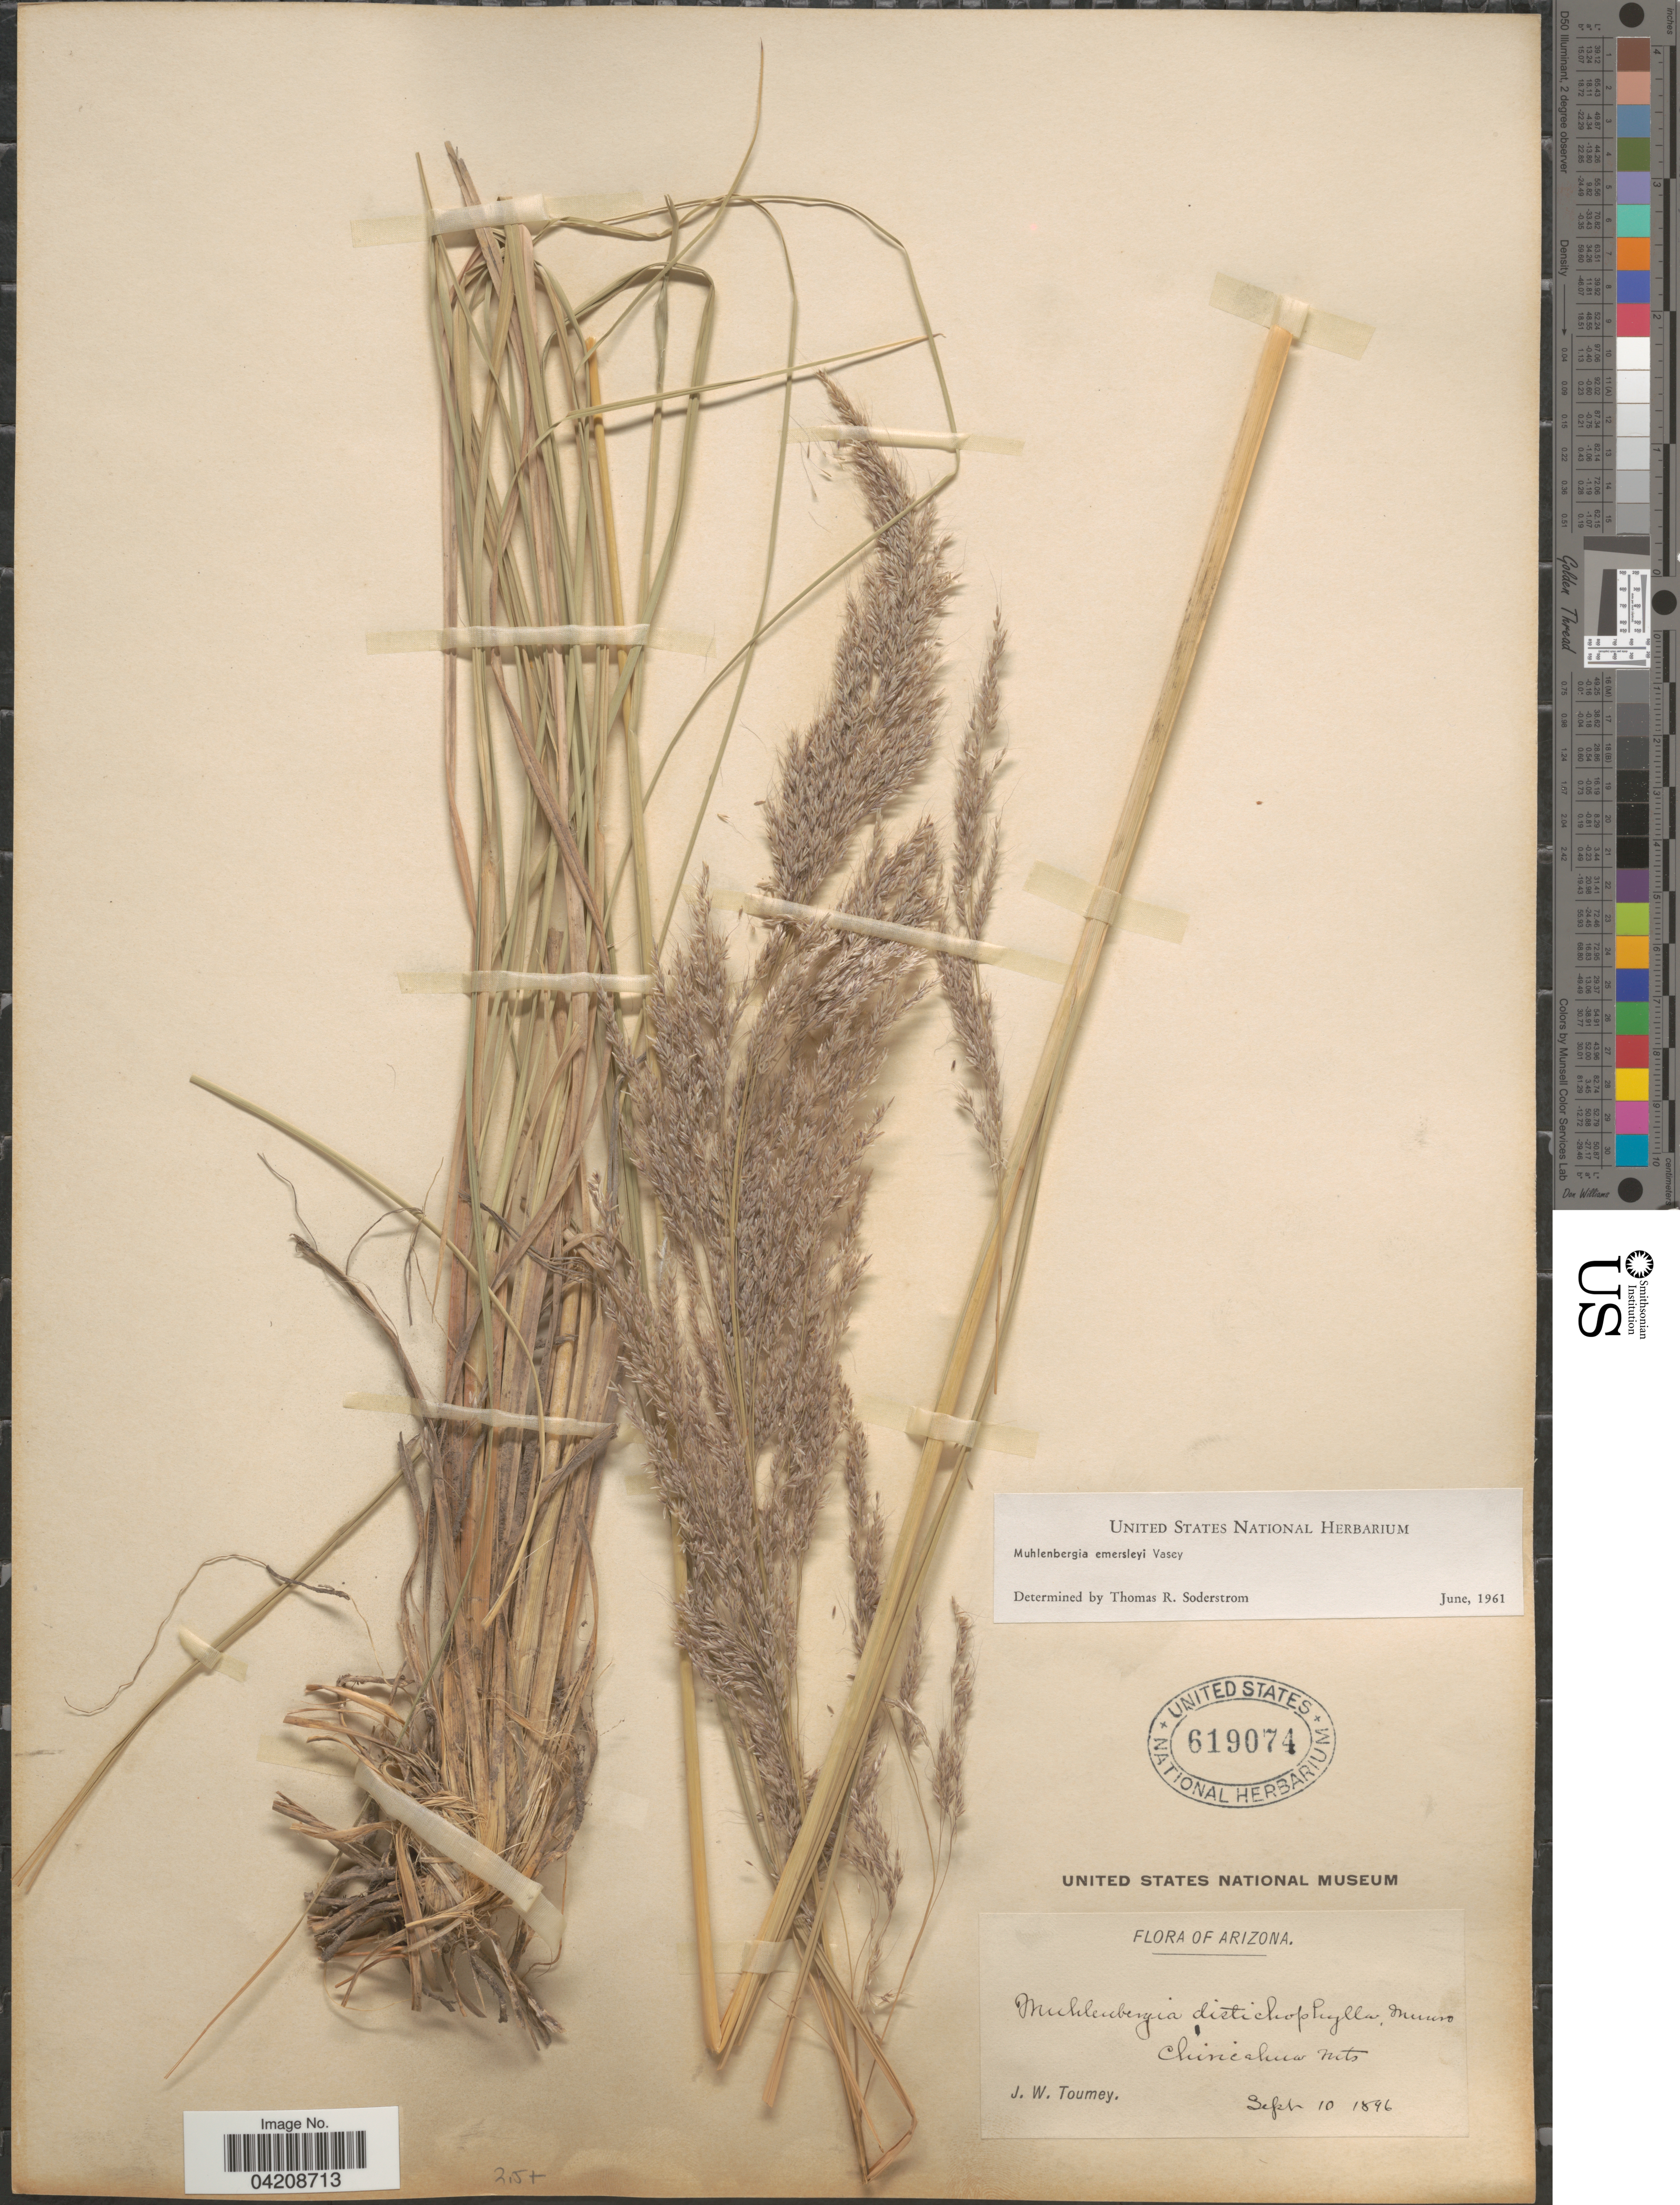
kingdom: Plantae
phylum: Tracheophyta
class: Liliopsida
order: Poales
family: Poaceae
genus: Muhlenbergia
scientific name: Muhlenbergia emersleyi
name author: Vasey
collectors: J. W. Toumey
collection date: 1896-09-10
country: United States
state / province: Arizona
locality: Chiricahua Mts.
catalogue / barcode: US 619074